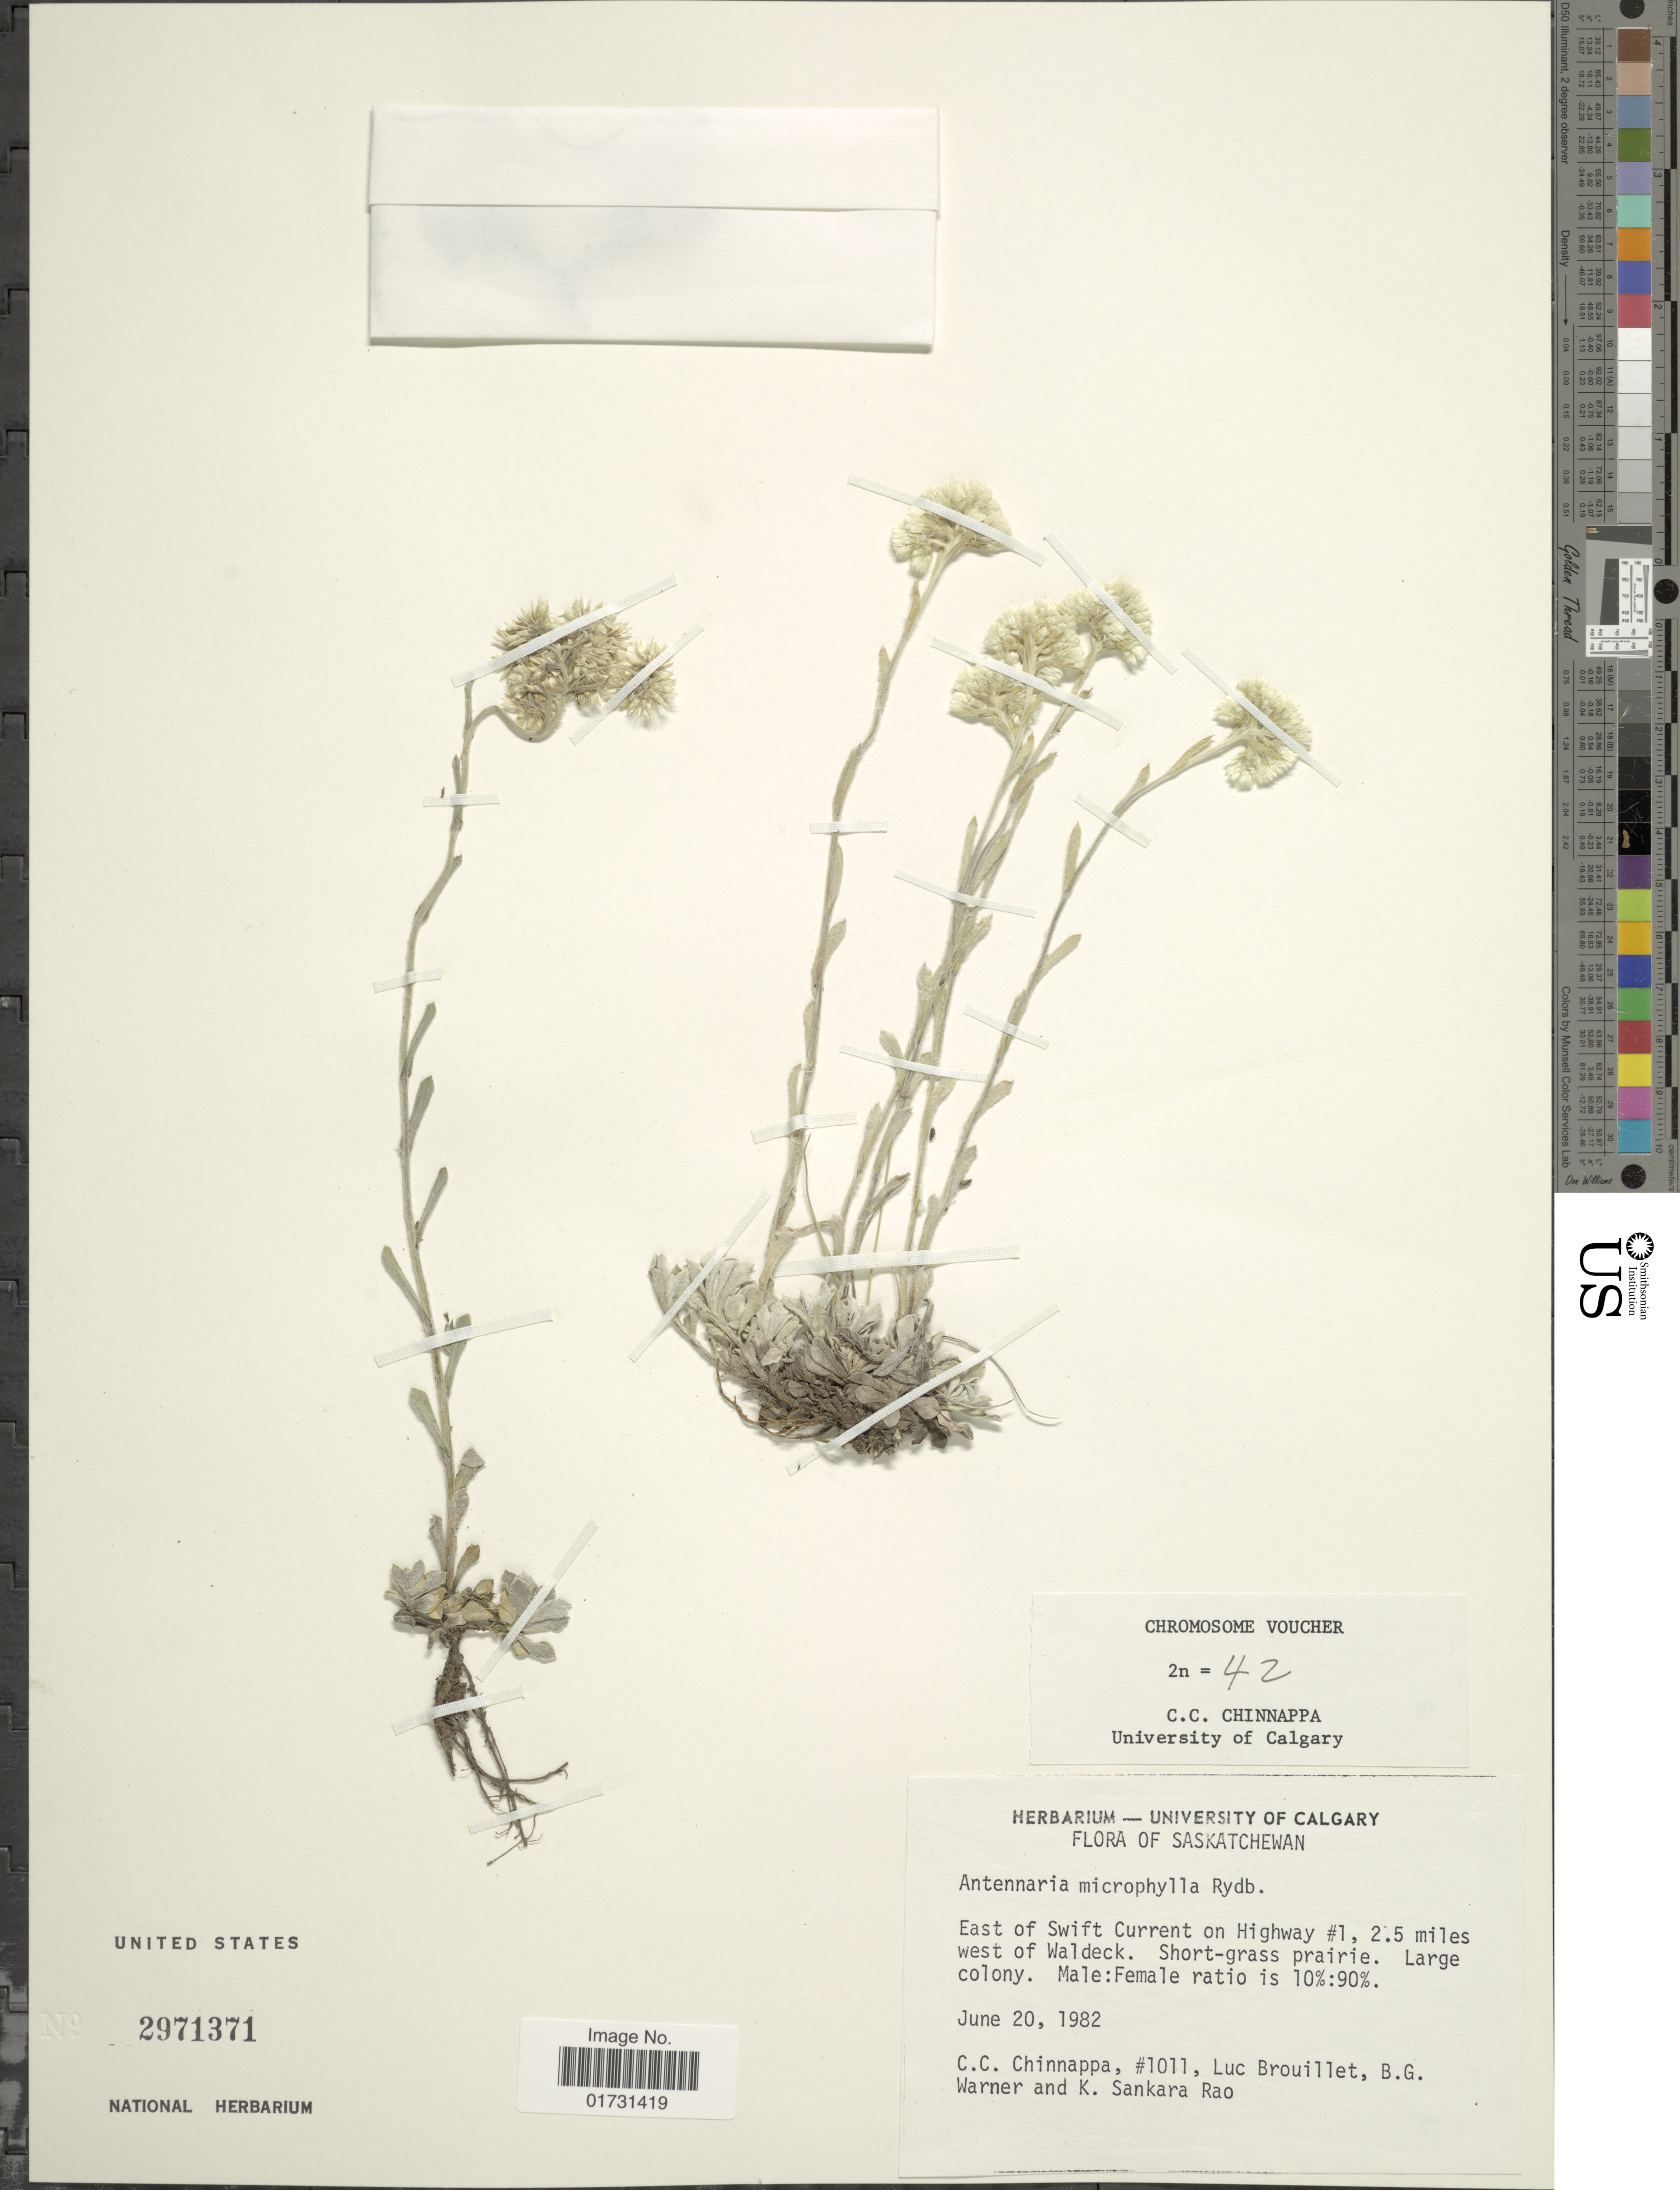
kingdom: Plantae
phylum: Tracheophyta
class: Magnoliopsida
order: Asterales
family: Asteraceae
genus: Antennaria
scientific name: Antennaria microphylla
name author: Rydb.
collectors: C. Chinnappa, L. Brouillet, B. Warner & S. Rao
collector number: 1011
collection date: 1982-06-20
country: Canada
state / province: Saskatchewan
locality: East of Swift Current on Highway #1, 2.5 miles west of Waldeck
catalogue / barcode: US 2971371